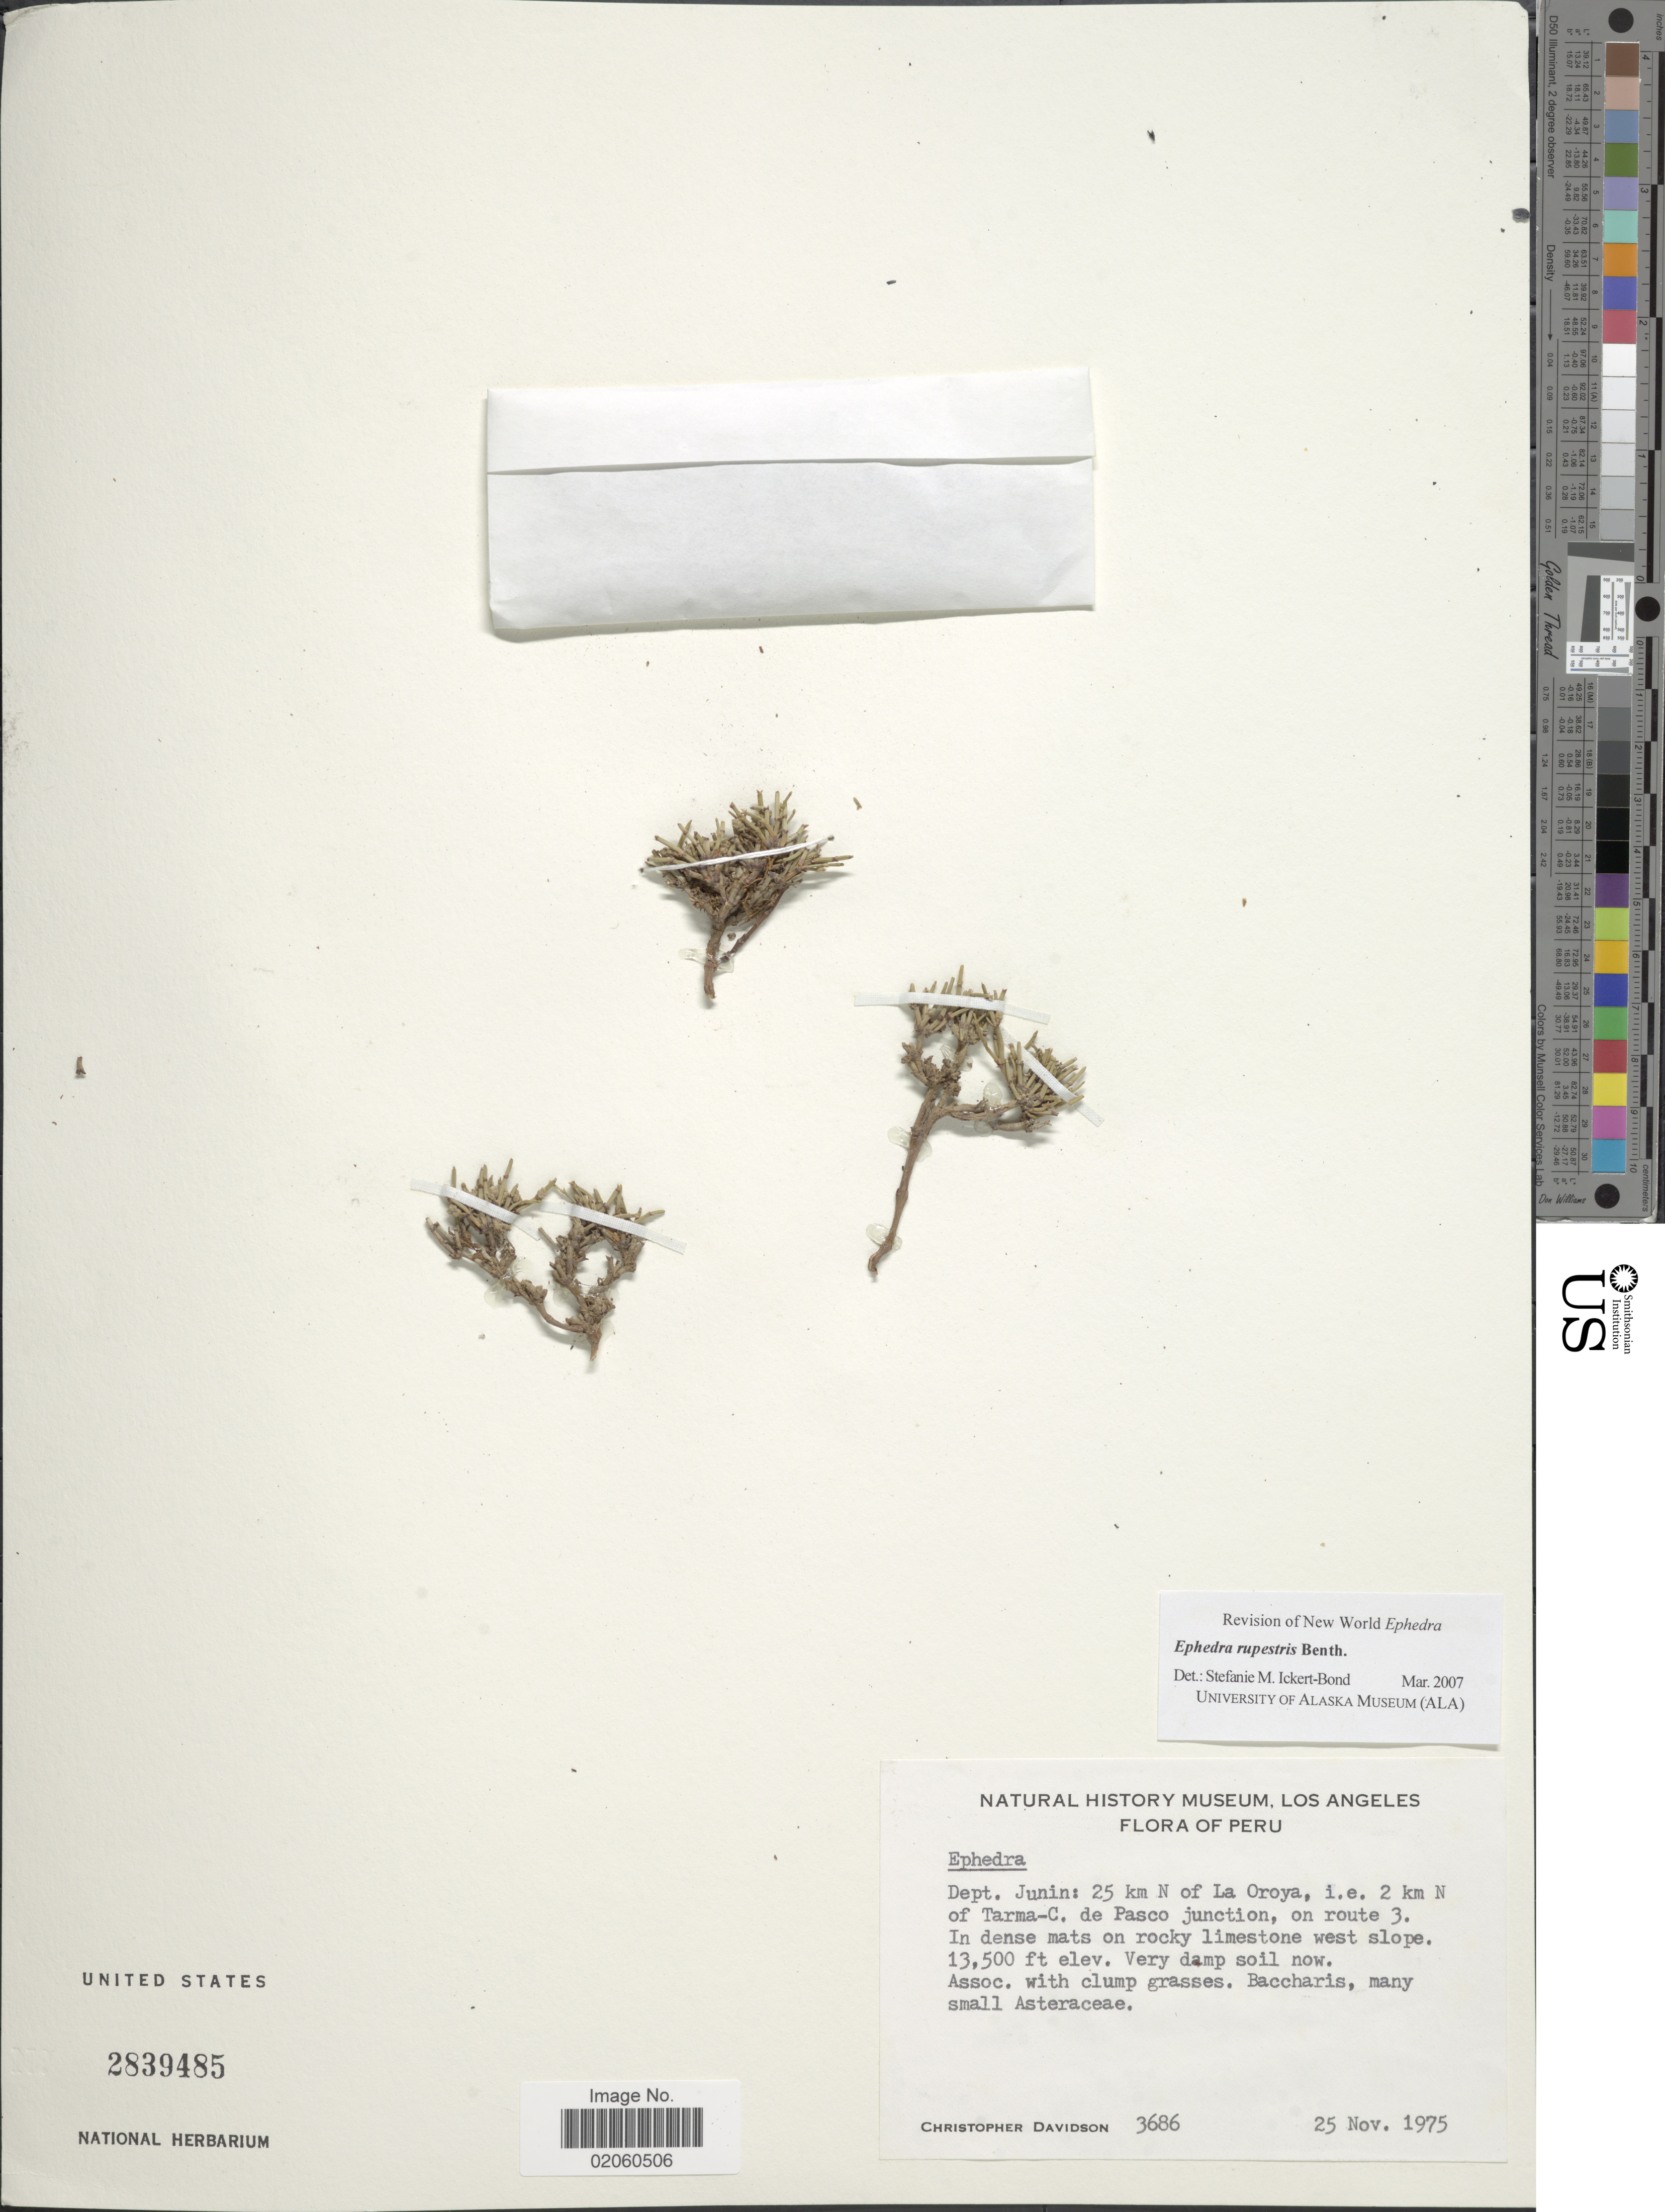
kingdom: Plantae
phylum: Tracheophyta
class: Gnetopsida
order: Ephedrales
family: Ephedraceae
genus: Ephedra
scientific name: Ephedra rupestris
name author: Benth.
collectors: C. Davidson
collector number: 3686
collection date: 1975-11-25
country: Peru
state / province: Junín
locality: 25 km N of La Oroya, i.e. 2 km N of Tarma-C. de Pasco junction, on route 3, in dense mats on rocky limestone, west slope.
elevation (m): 4115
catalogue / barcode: US 2839485